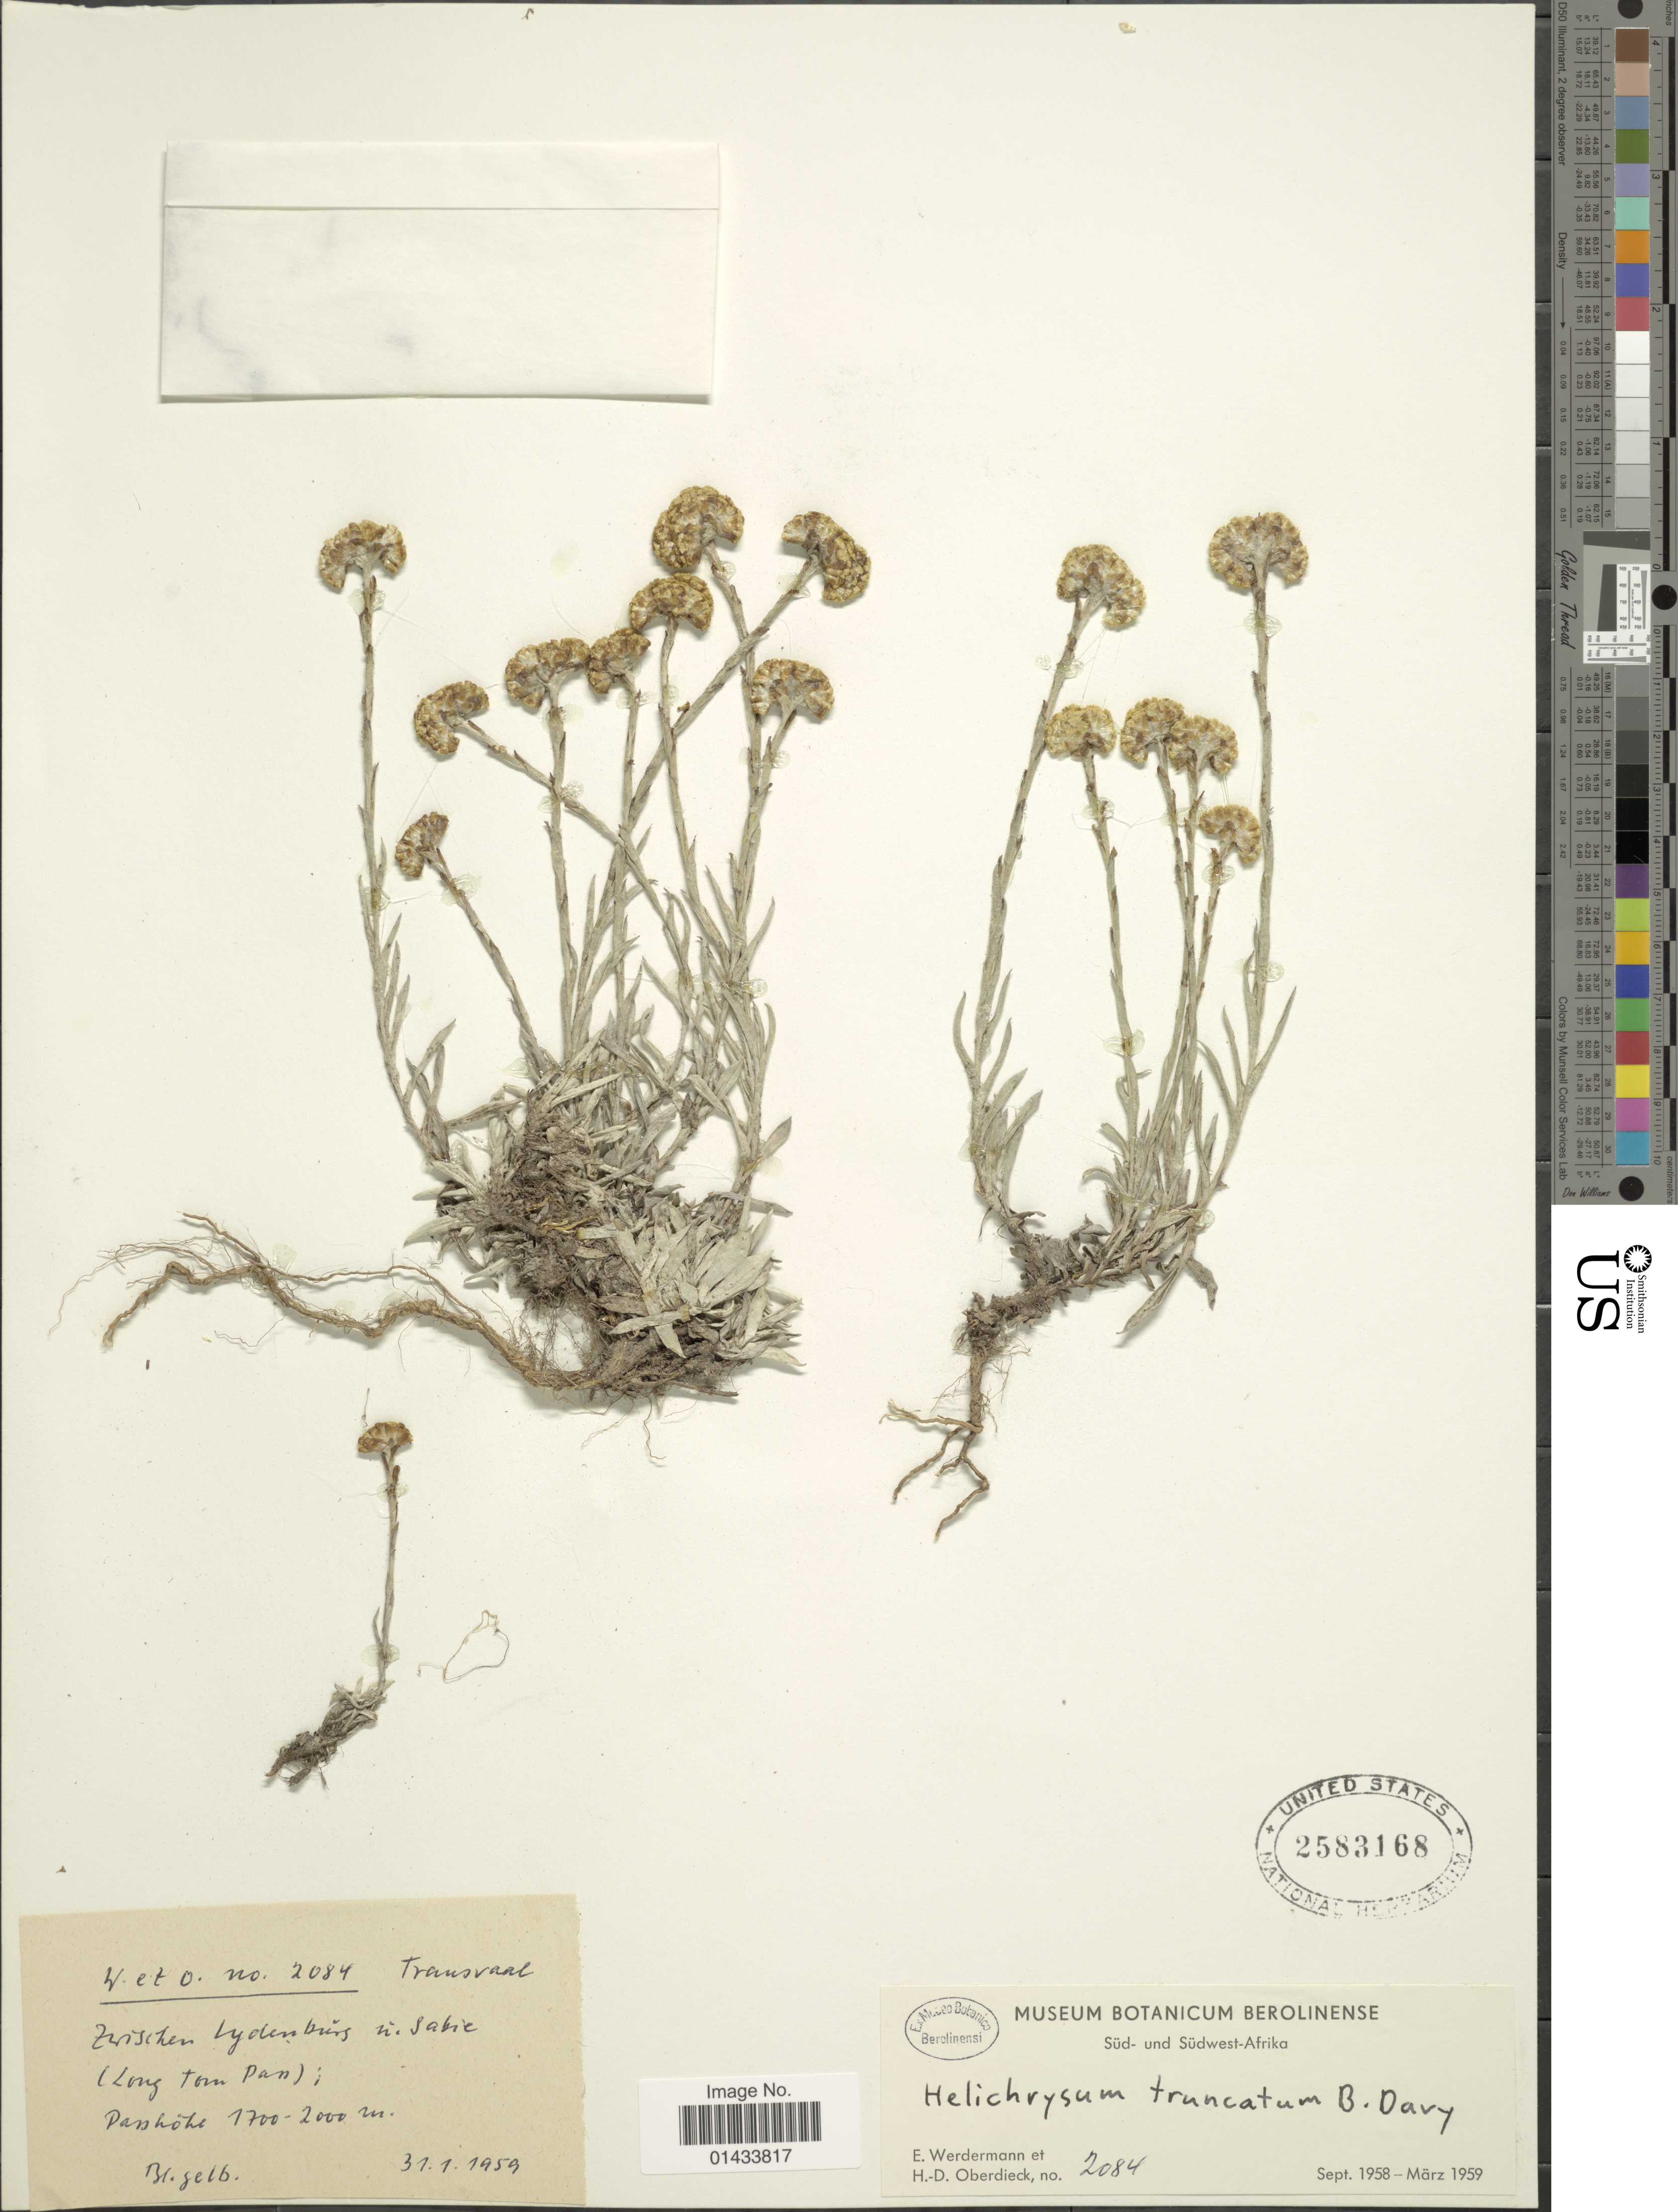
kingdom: Plantae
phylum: Tracheophyta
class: Magnoliopsida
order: Asterales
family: Asteraceae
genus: Helichrysum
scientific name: Helichrysum truncatum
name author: Burtt Davy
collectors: E. Werdermann & H. Oberdieck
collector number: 2084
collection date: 1959-01-31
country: South Africa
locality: Transvaal, Zwischen Lydenburg n. Sabie (Long Tom Pan)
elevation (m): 1700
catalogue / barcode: US 2583168